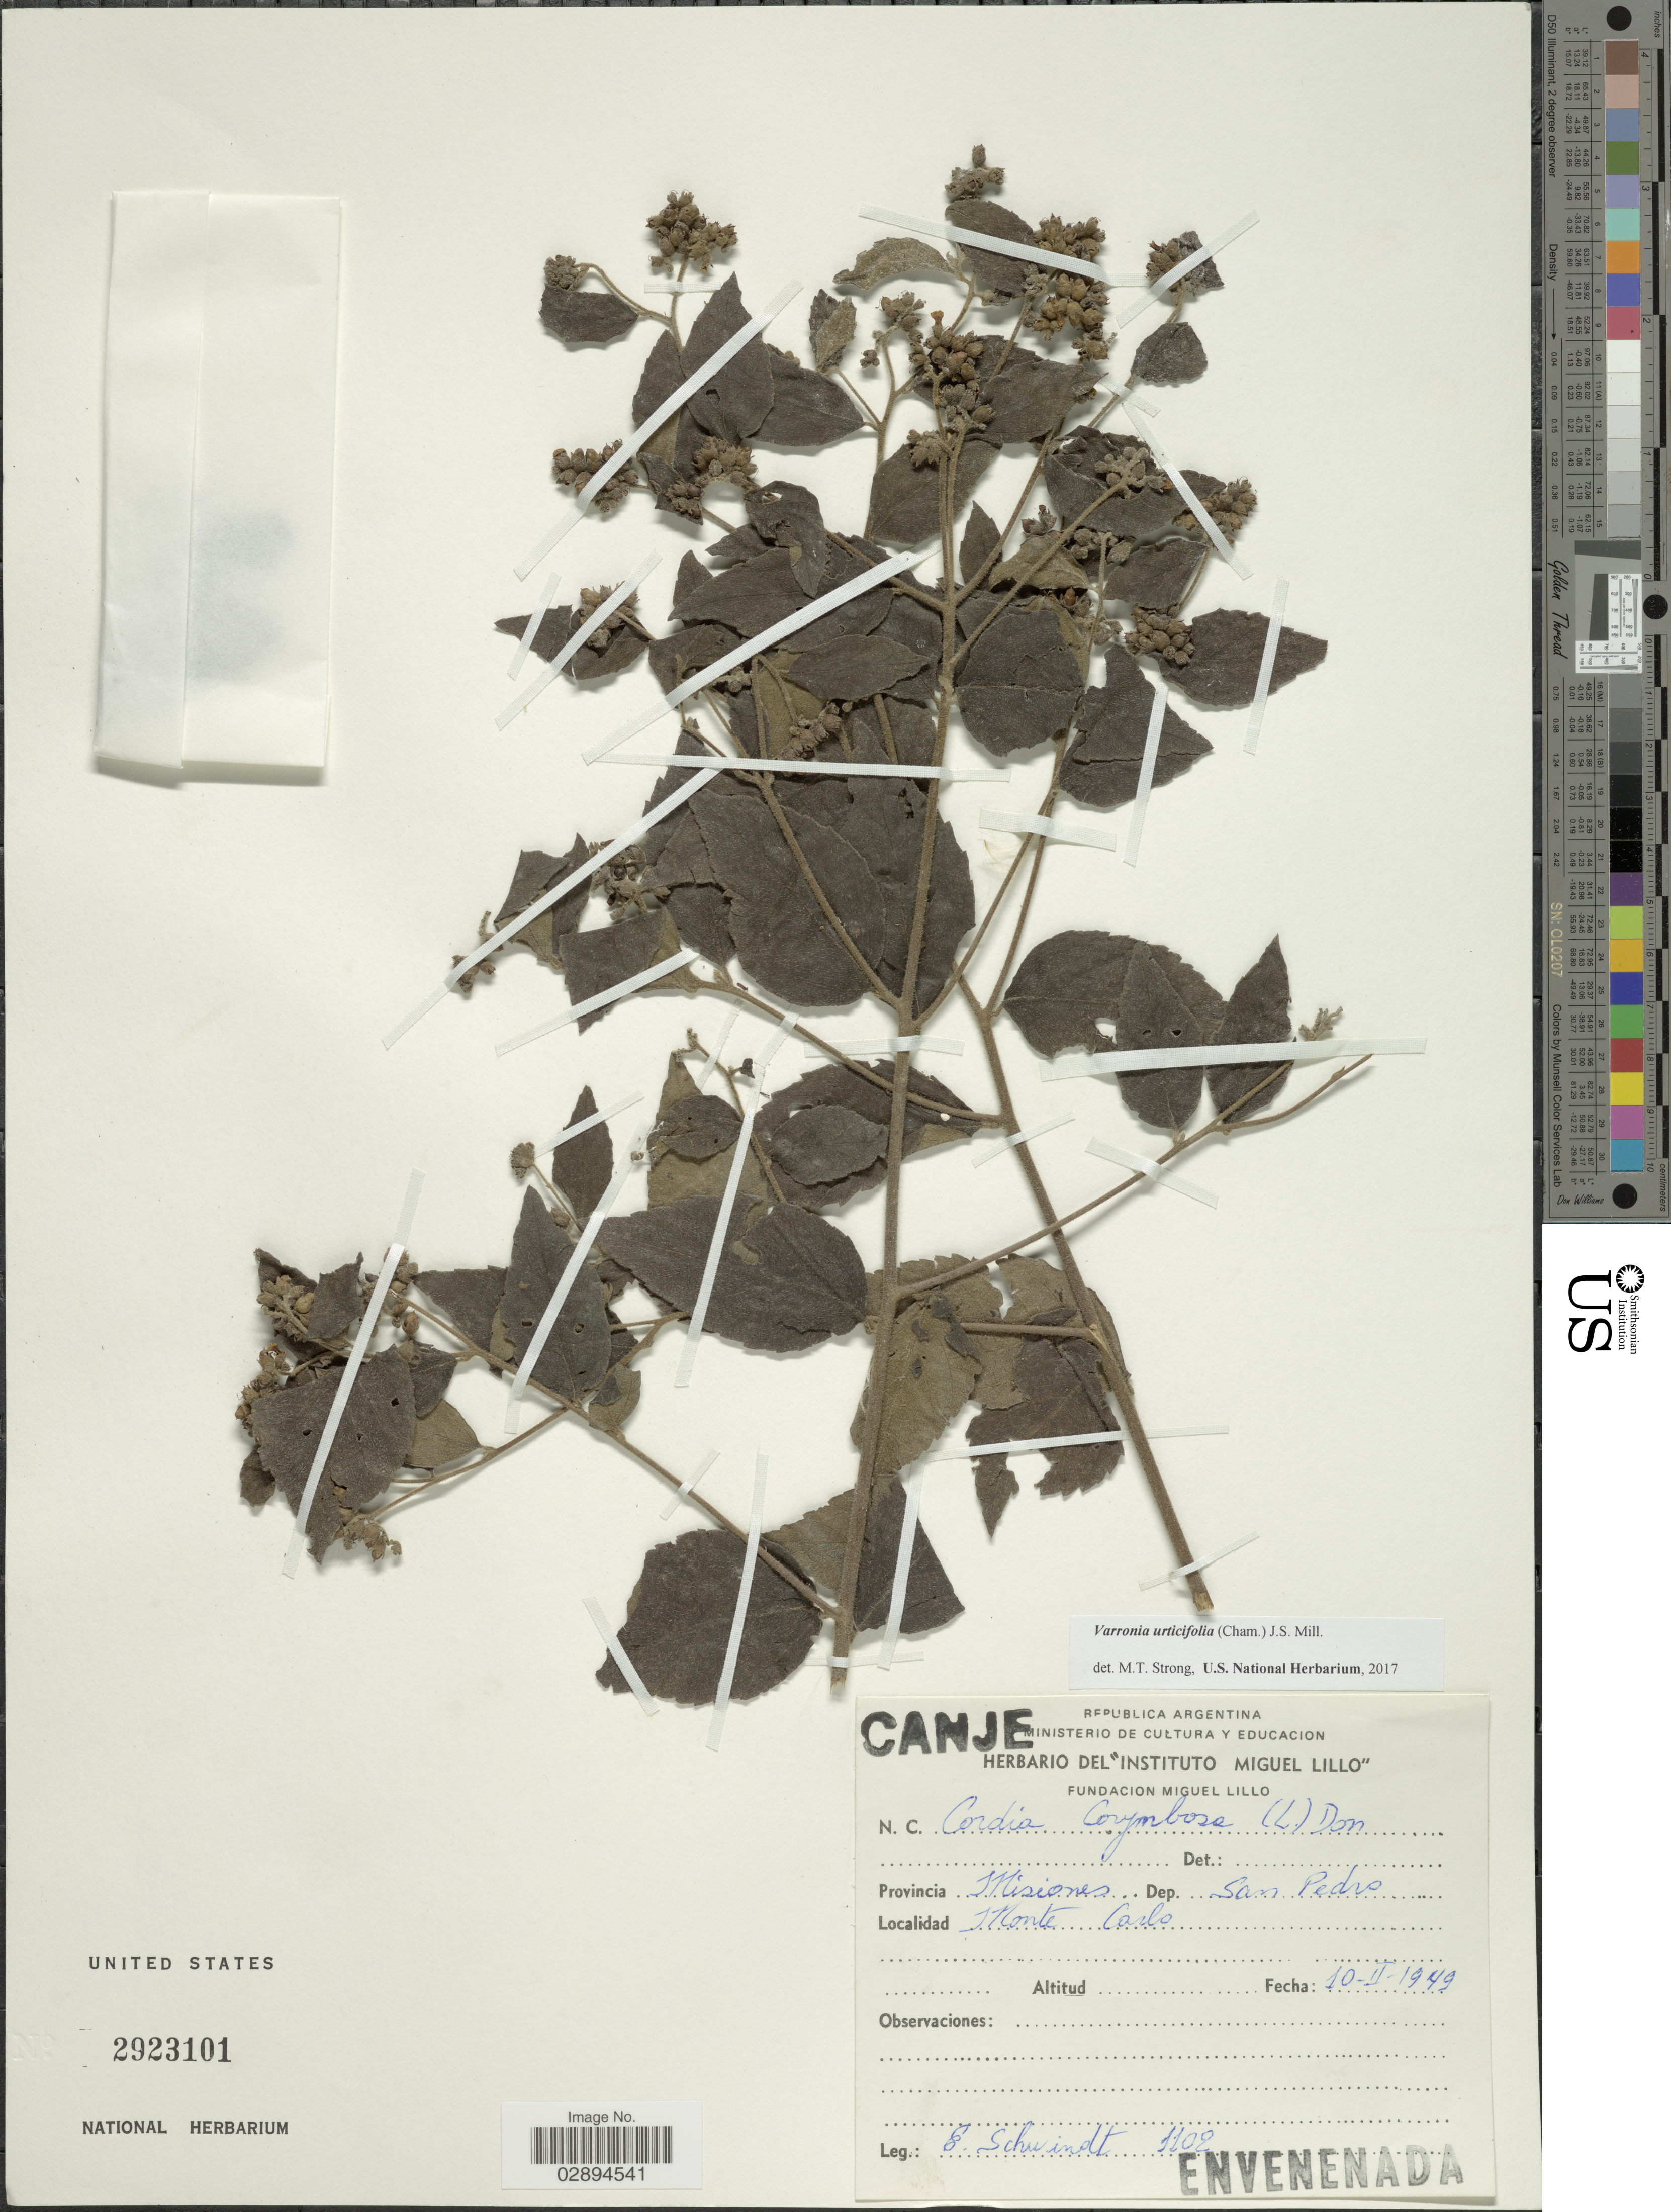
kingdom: Plantae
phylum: Tracheophyta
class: Magnoliopsida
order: Boraginales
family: Cordiaceae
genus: Varronia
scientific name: Varronia urticifolia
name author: (Cham.) J.S. Mill.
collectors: E. Schwindt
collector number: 1102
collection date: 1949-02-10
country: Argentina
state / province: Misiones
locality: Provincia Misiones. Dep. San Pedro. Monte Carlo.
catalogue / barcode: US 2923101